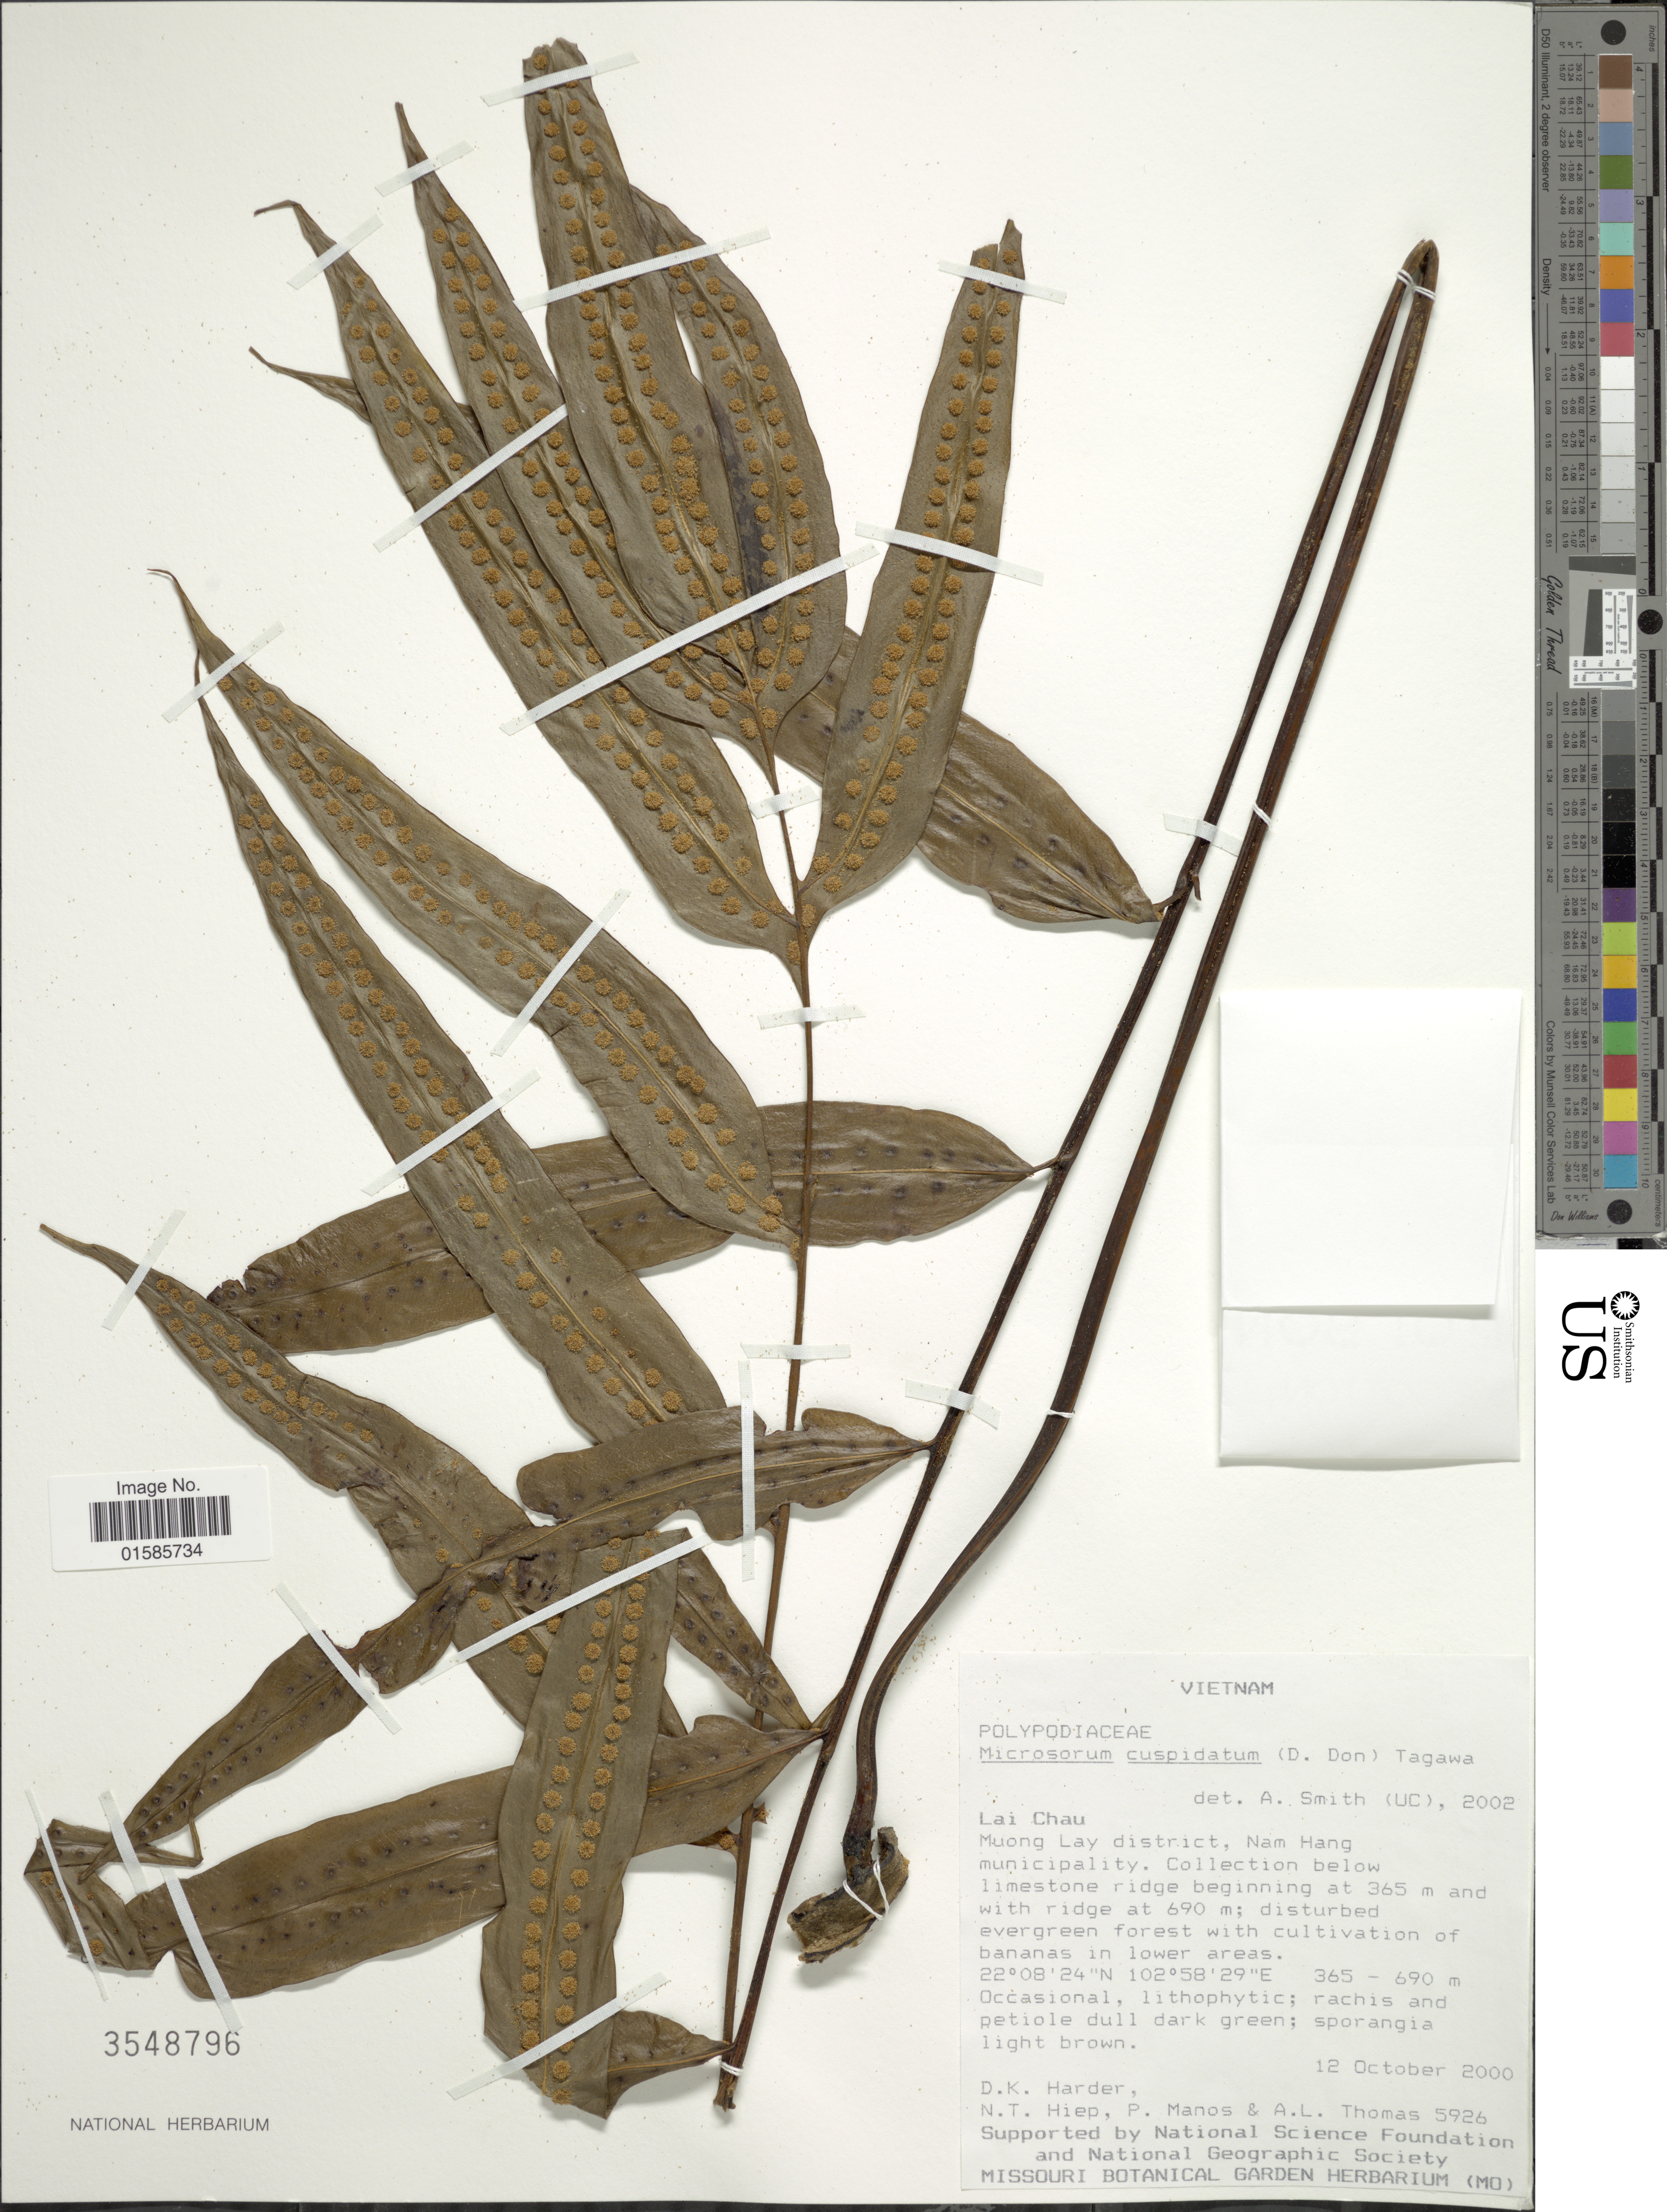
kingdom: Plantae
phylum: Tracheophyta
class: Polypodiopsida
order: Polypodiales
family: Polypodiaceae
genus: Microsorum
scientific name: Microsorum cuspidatum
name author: (D. Don) Tagawa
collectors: D. Harder, N. T. Hiep, P. Manos & A. Thomas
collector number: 5926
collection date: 2000-10-12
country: Vietnam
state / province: Lai Chau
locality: Muong Lau district, Nam Hang municipality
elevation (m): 365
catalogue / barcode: US 3548796